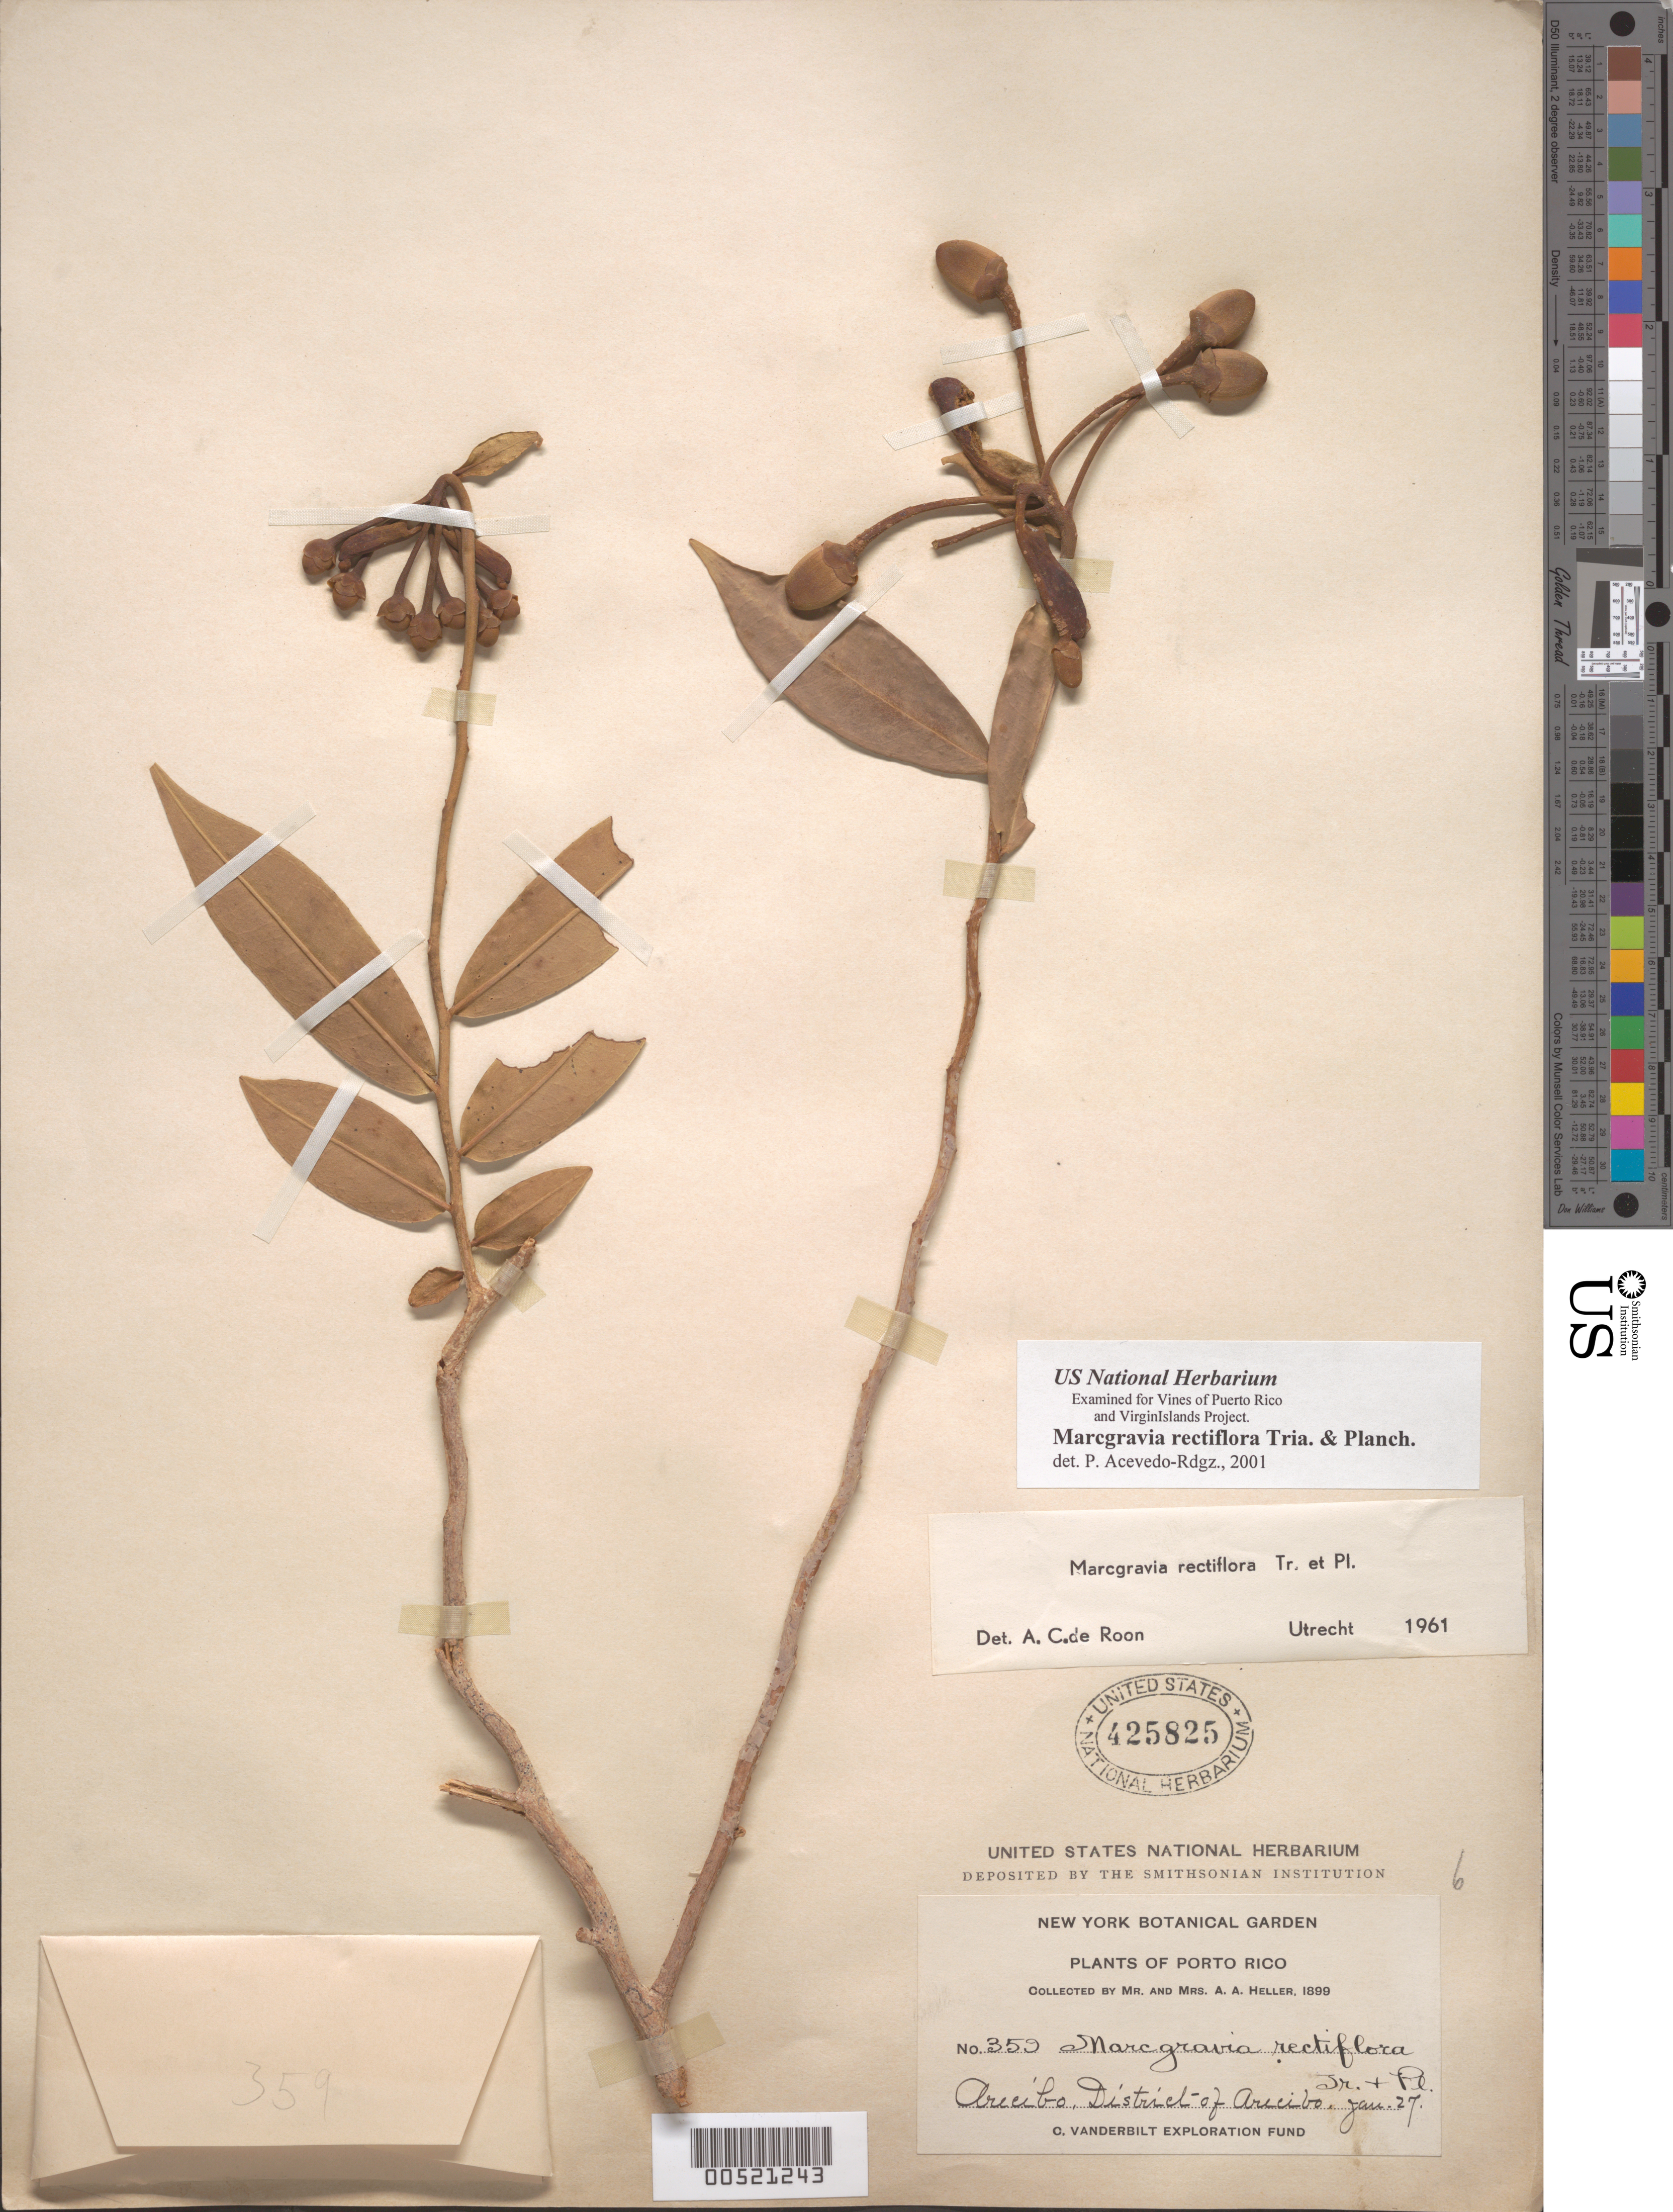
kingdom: Plantae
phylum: Tracheophyta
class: Magnoliopsida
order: Ericales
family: Marcgraviaceae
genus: Marcgravia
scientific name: Marcgravia rectiflora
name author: Triana & Planch.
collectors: A. A. Heller & E. G. Heller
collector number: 359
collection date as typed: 27 Jan 1899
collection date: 1899-01-27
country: Puerto Rico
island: Greater Antilles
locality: Arecibo, District of Arecibo.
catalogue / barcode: US 425825